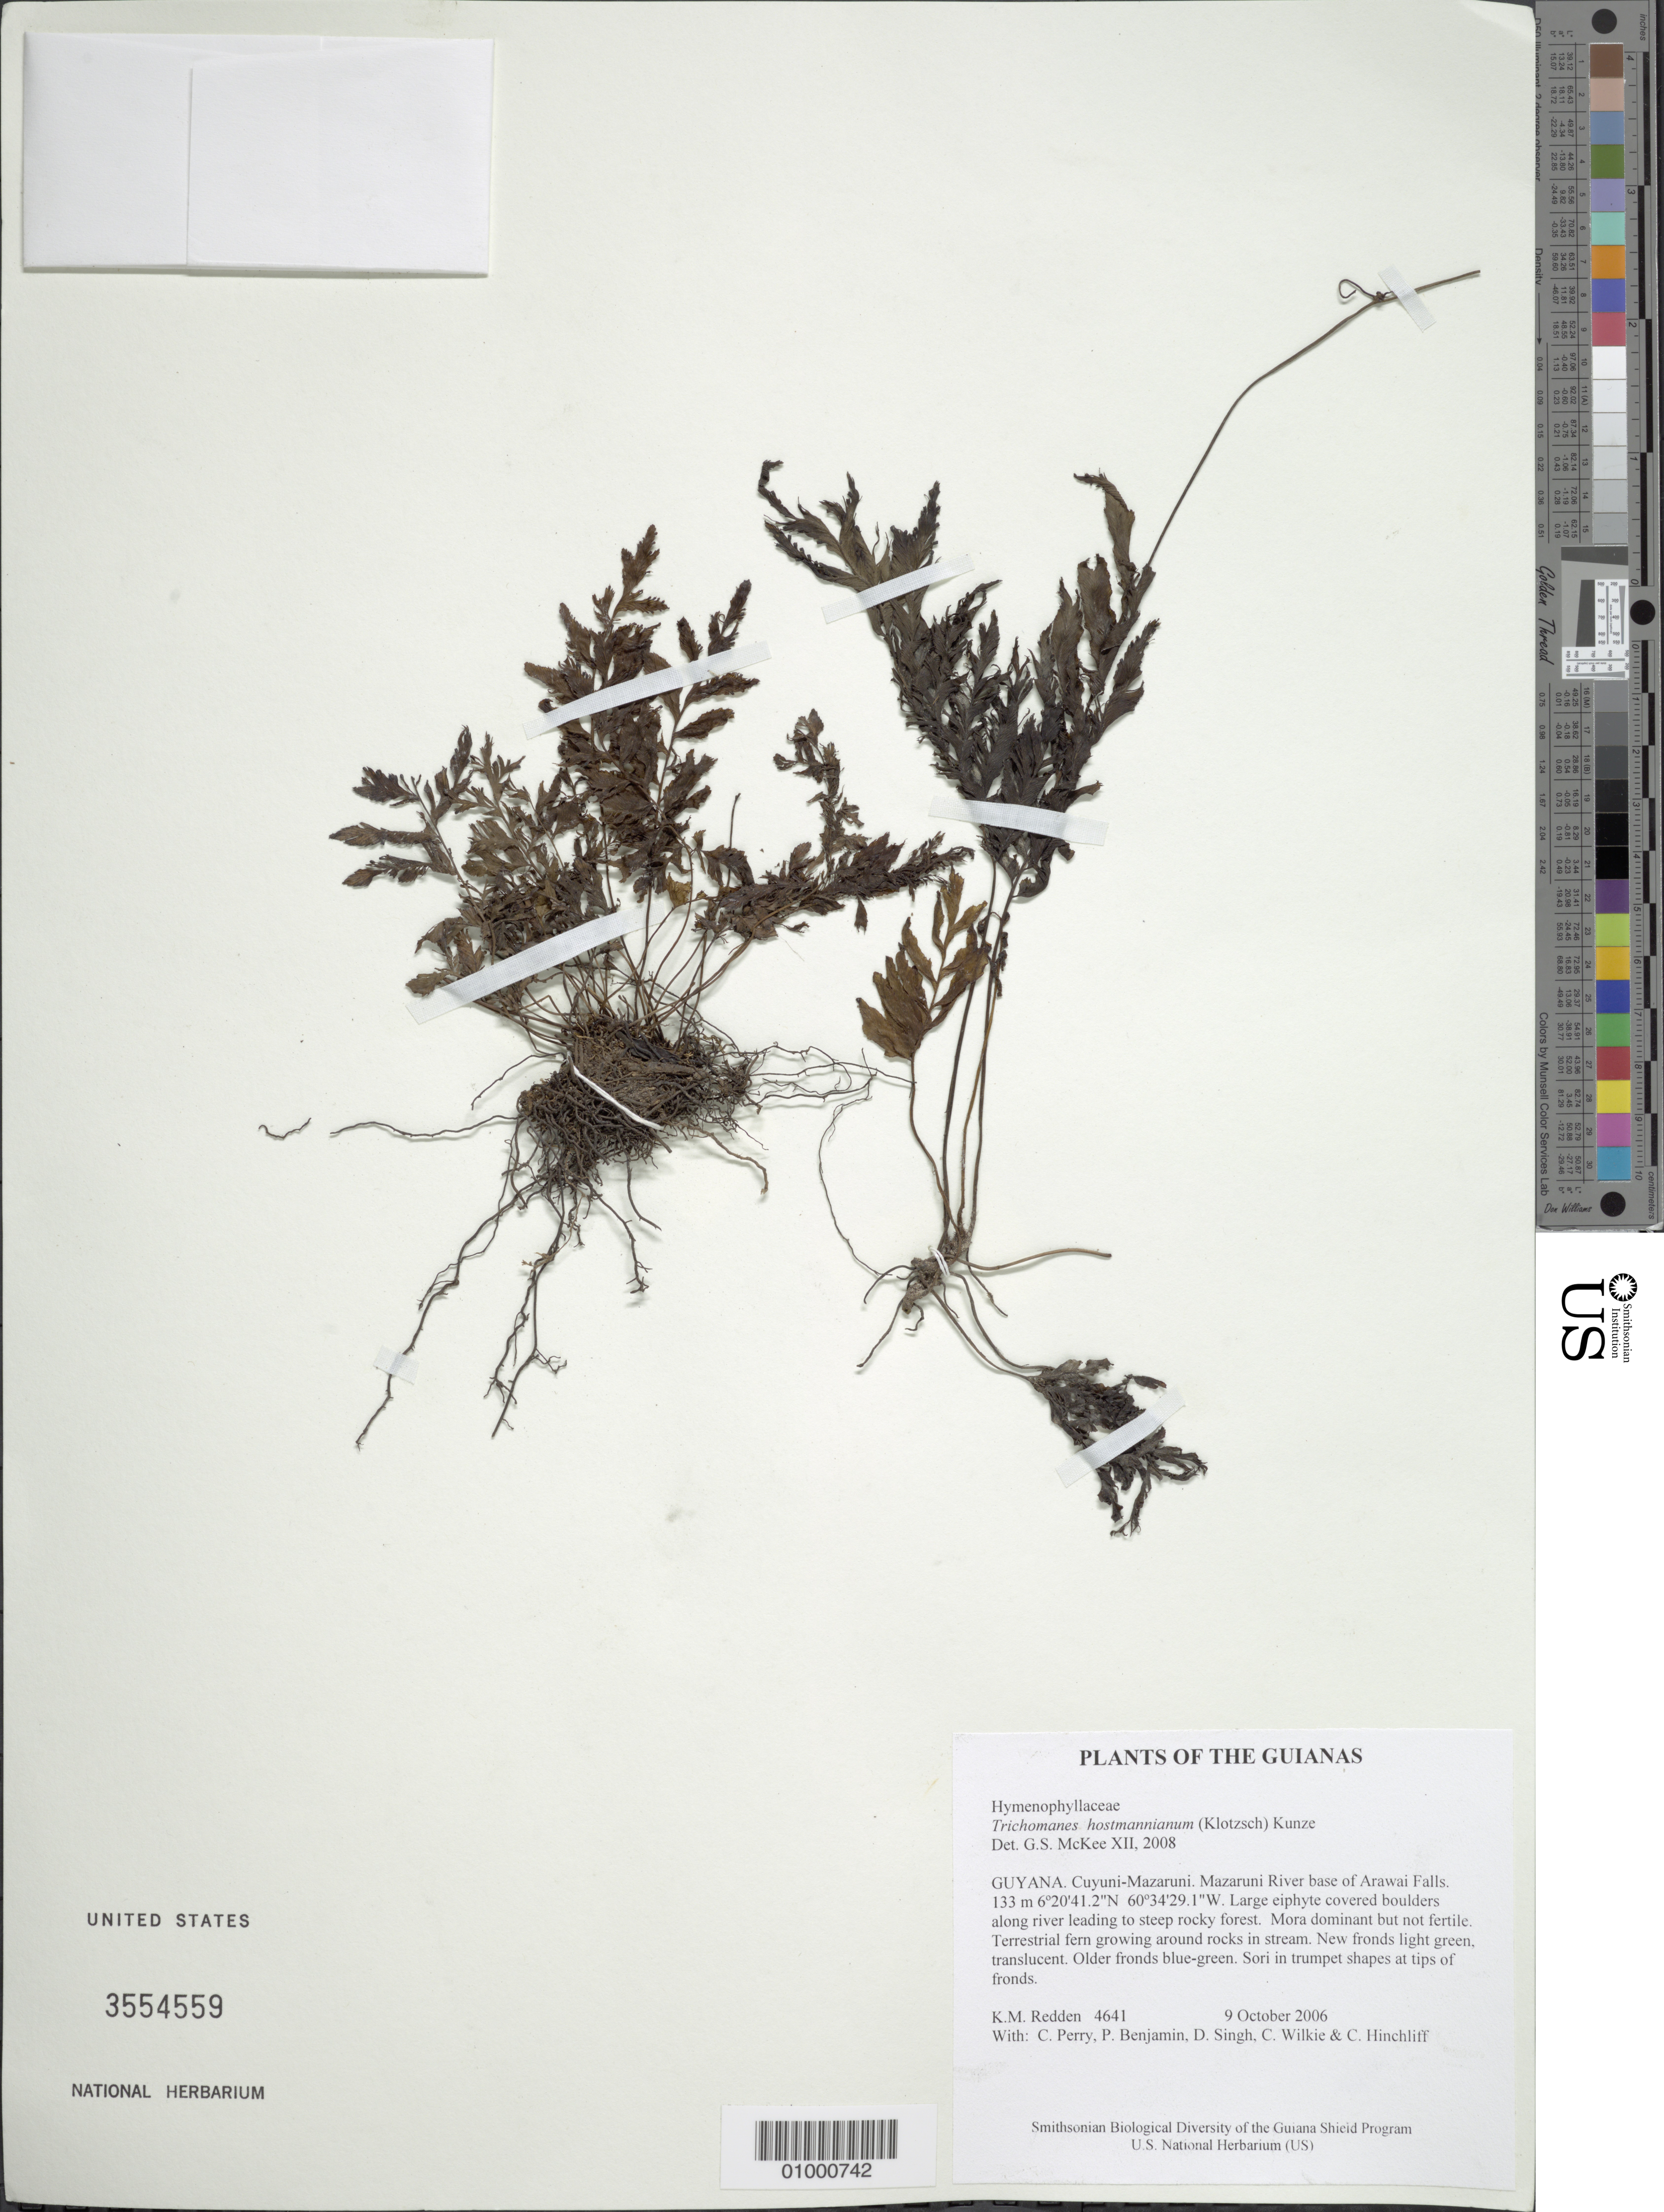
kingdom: Plantae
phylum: Tracheophyta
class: Polypodiopsida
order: Hymenophyllales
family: Hymenophyllaceae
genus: Trichomanes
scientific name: Trichomanes hostmannianum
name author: (Klotzsch) Kunze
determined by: McKee, G. S., (US), NMNH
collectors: K. M. Redden, C. Perry, P. Benjamin, D. Singh, C. Wilkie & C. E. Hinchliff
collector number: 4641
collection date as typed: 9 October 2006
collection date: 2006-10-09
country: Guyana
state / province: Cuyuni-Mazaruni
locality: Mazaruni River base of Arawai Falls.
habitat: Large epiphyte covered boulders along river leading to steep rocky forest. Mora dominant but not fertile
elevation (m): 133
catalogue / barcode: US 3554559